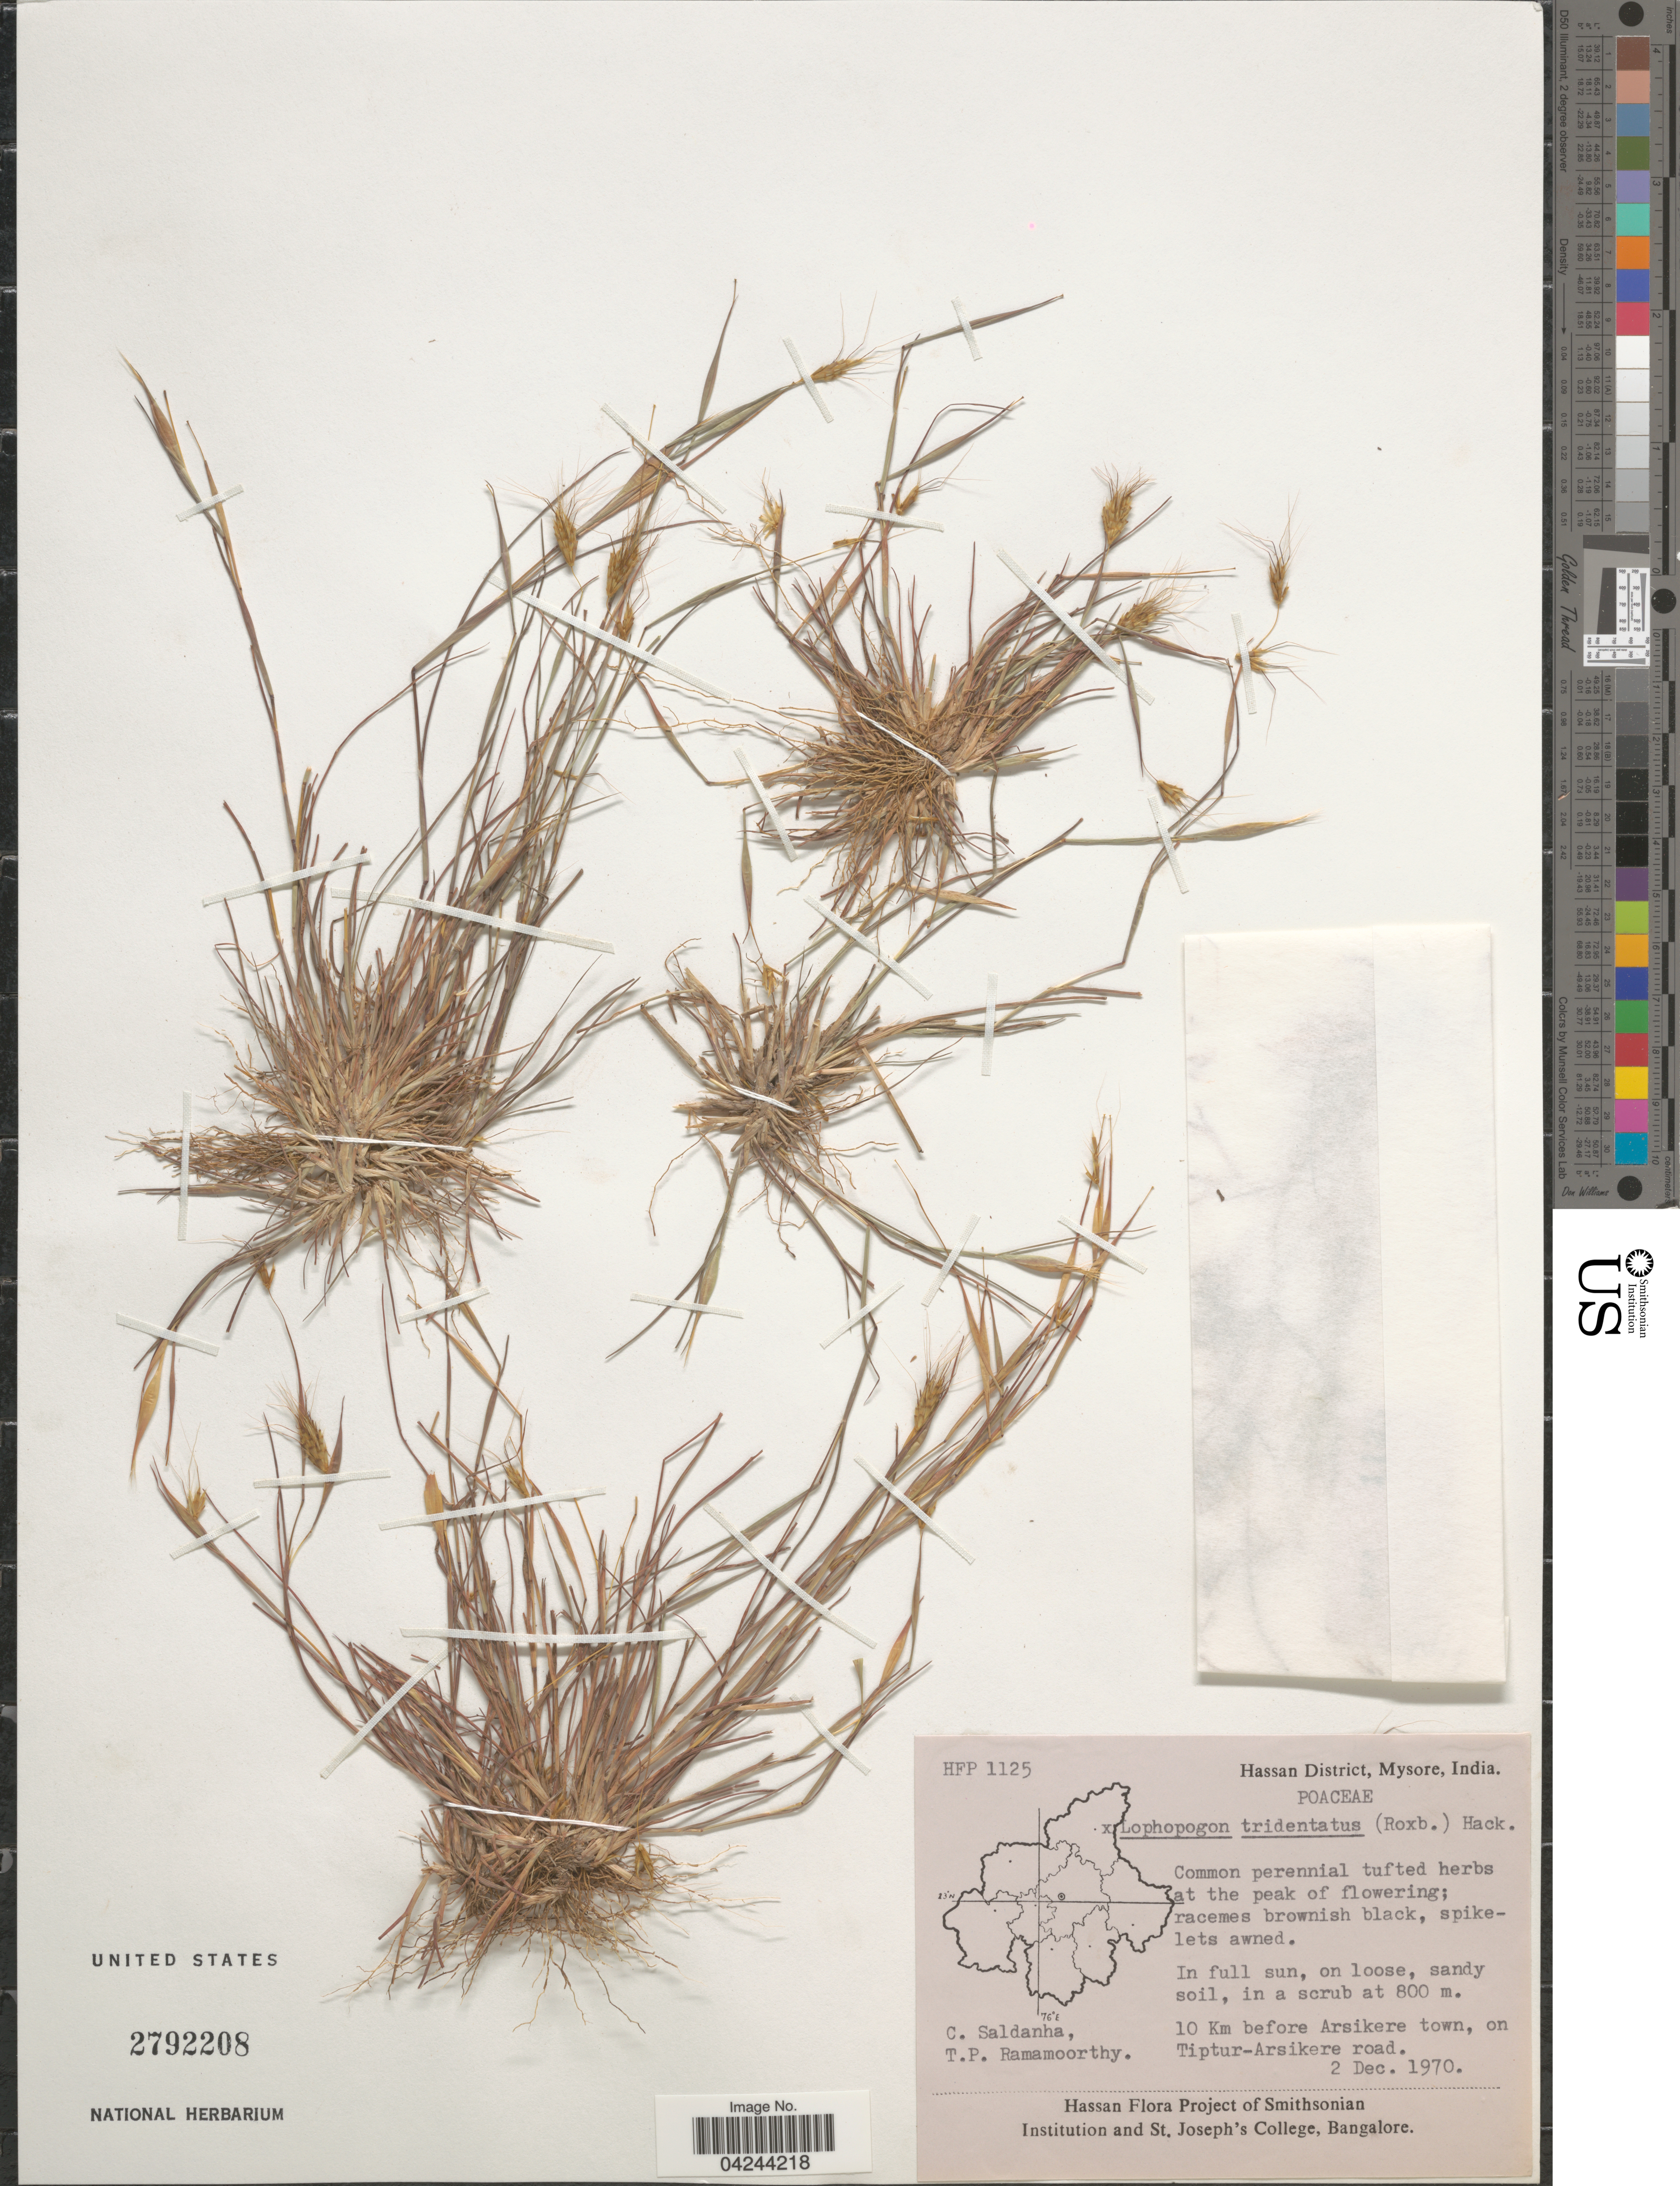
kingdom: Plantae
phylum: Tracheophyta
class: Liliopsida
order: Poales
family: Poaceae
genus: Lophopogon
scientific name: Lophopogon tridentalis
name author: (Roxb.) Hack.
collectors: C. Saldanha & T. P. Ramamoorthy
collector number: HFP1125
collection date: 1970-12-02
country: India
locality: Hassan District, Mysore. 10 Km before Arsikere town, on Tiptur-Arsikere road.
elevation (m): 800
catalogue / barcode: US 2792208